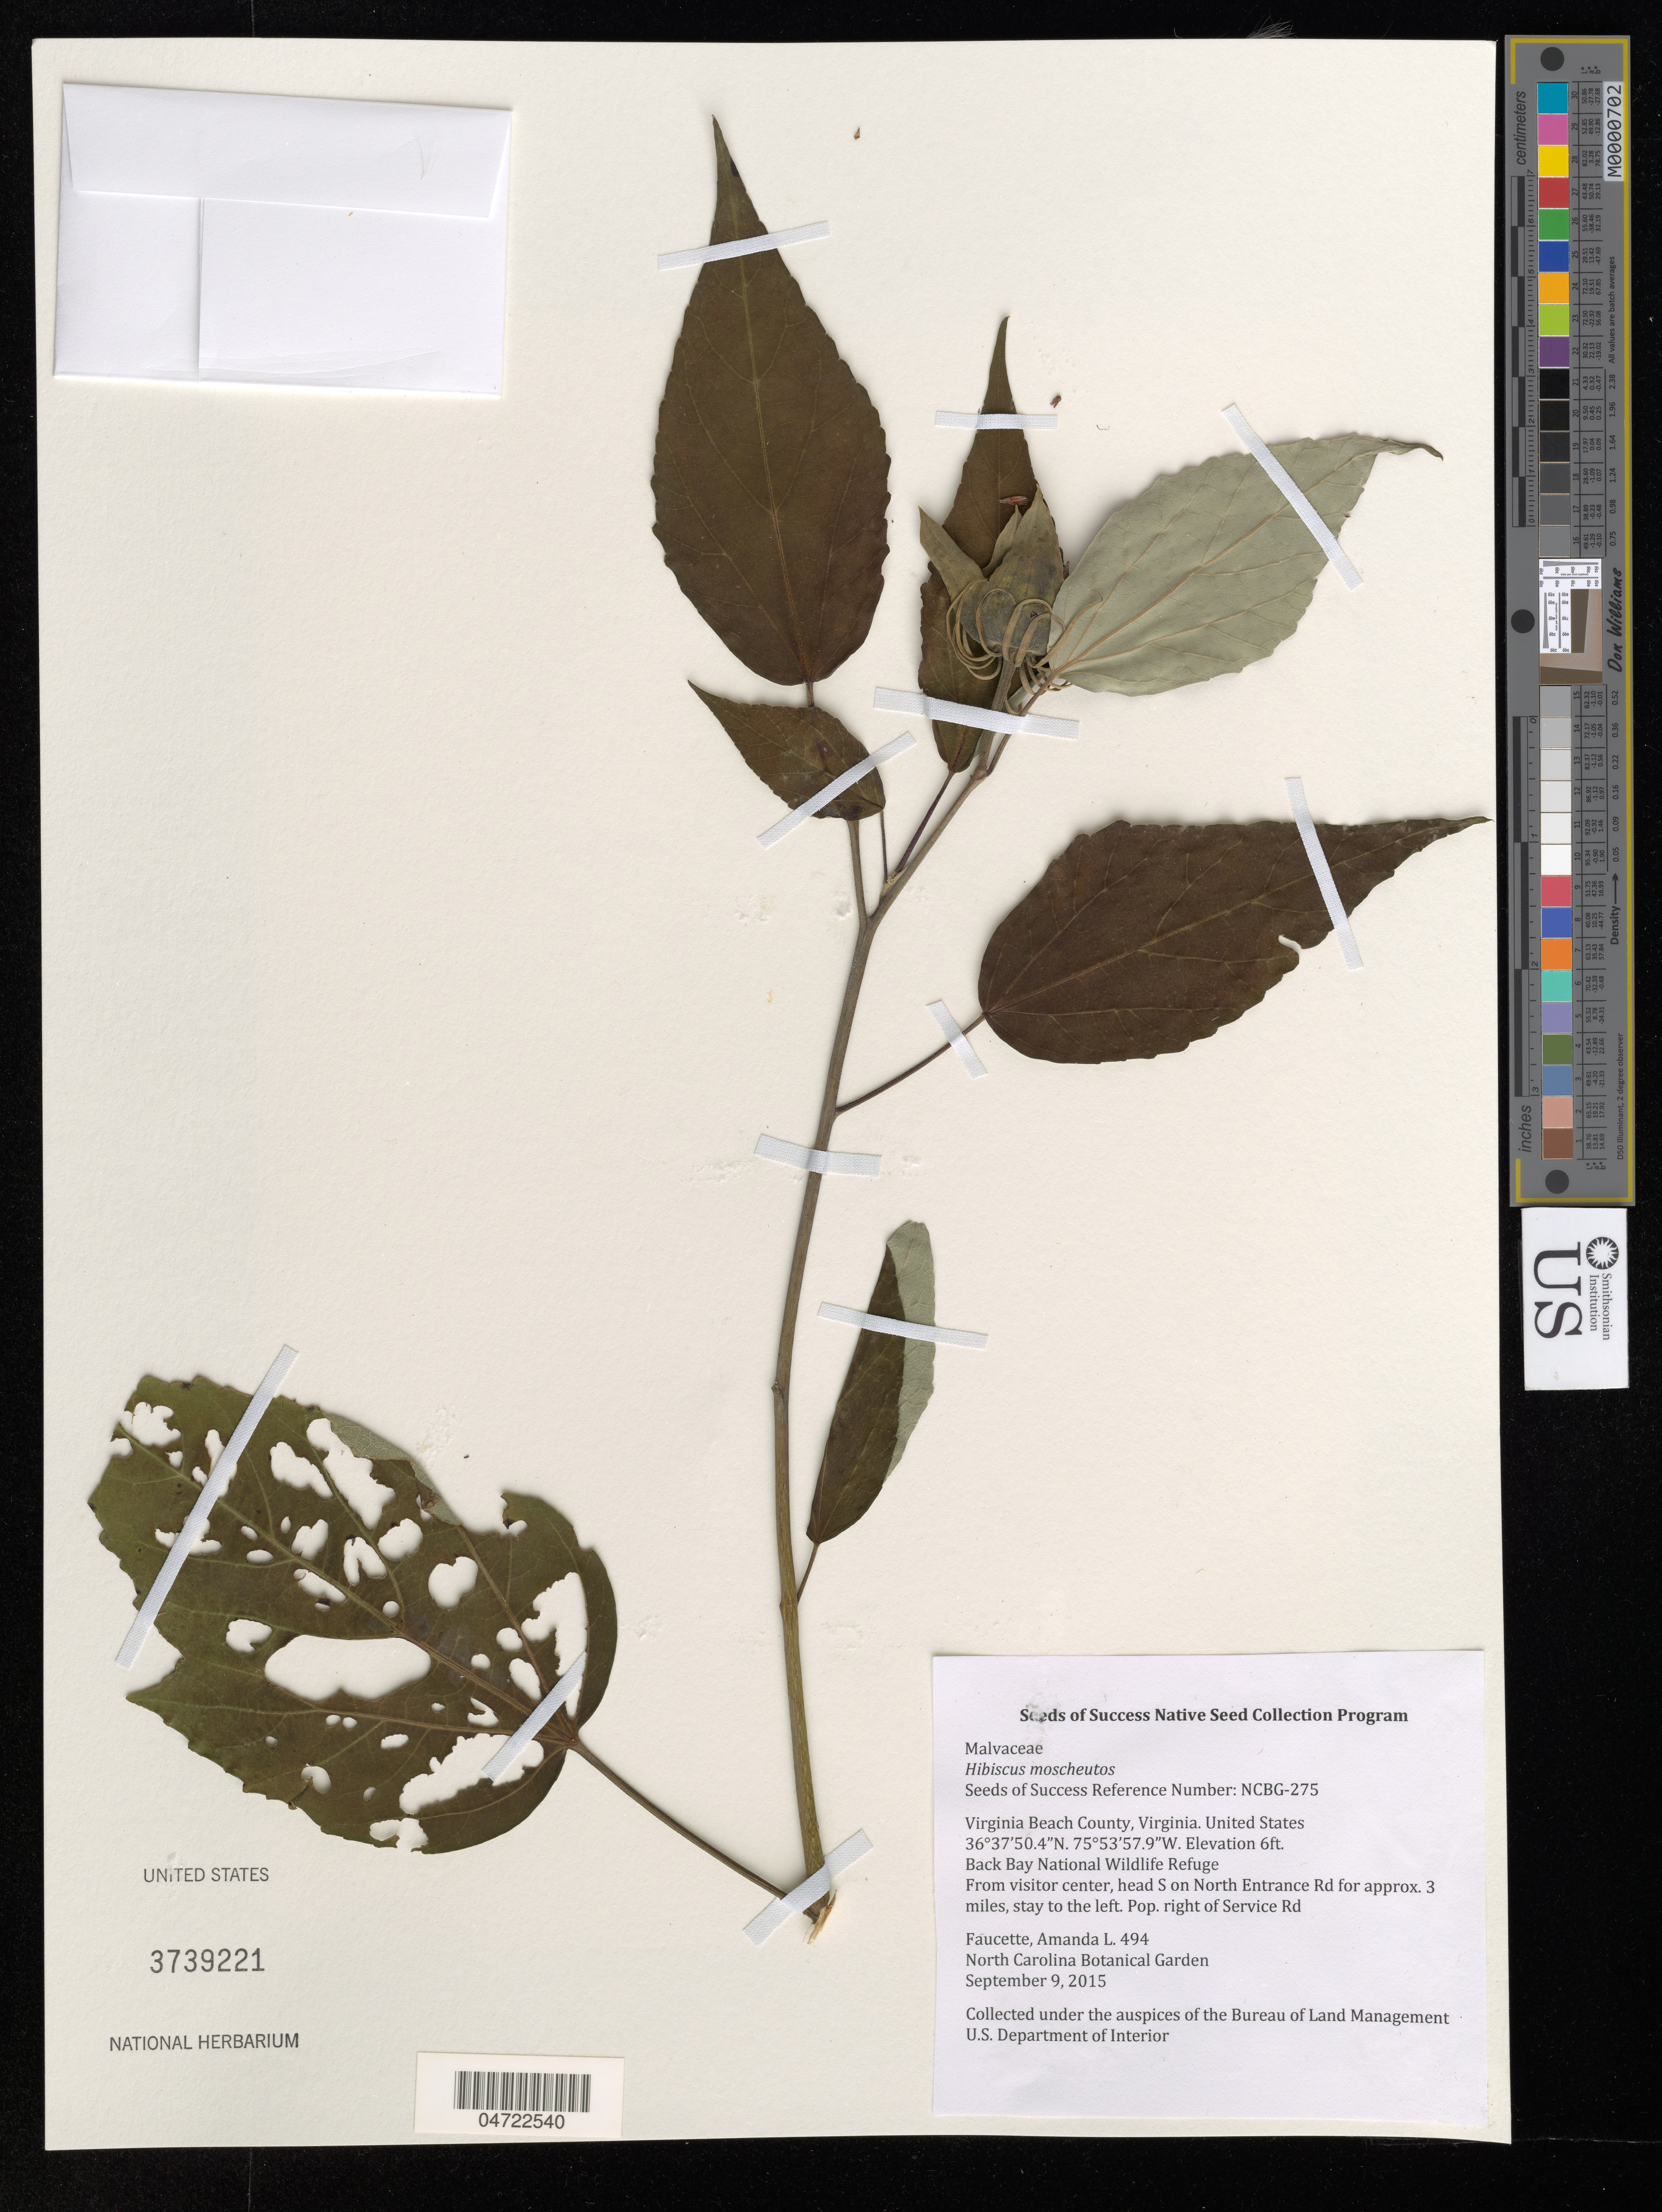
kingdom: Plantae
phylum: Tracheophyta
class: Magnoliopsida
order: Malvales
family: Malvaceae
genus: Hibiscus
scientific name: Hibiscus moscheutos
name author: L.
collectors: A. Faucette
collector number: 494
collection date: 2015-09-09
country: United States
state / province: Virginia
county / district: City of Virginia Beach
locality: Virginia Beach County. Back Bay National Wildlife Refuge. From visitor center, head S on North Entrance Rd for approx. 3 miles, stay to the left. Pop. right of Service Rd.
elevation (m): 2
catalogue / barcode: US 3739221